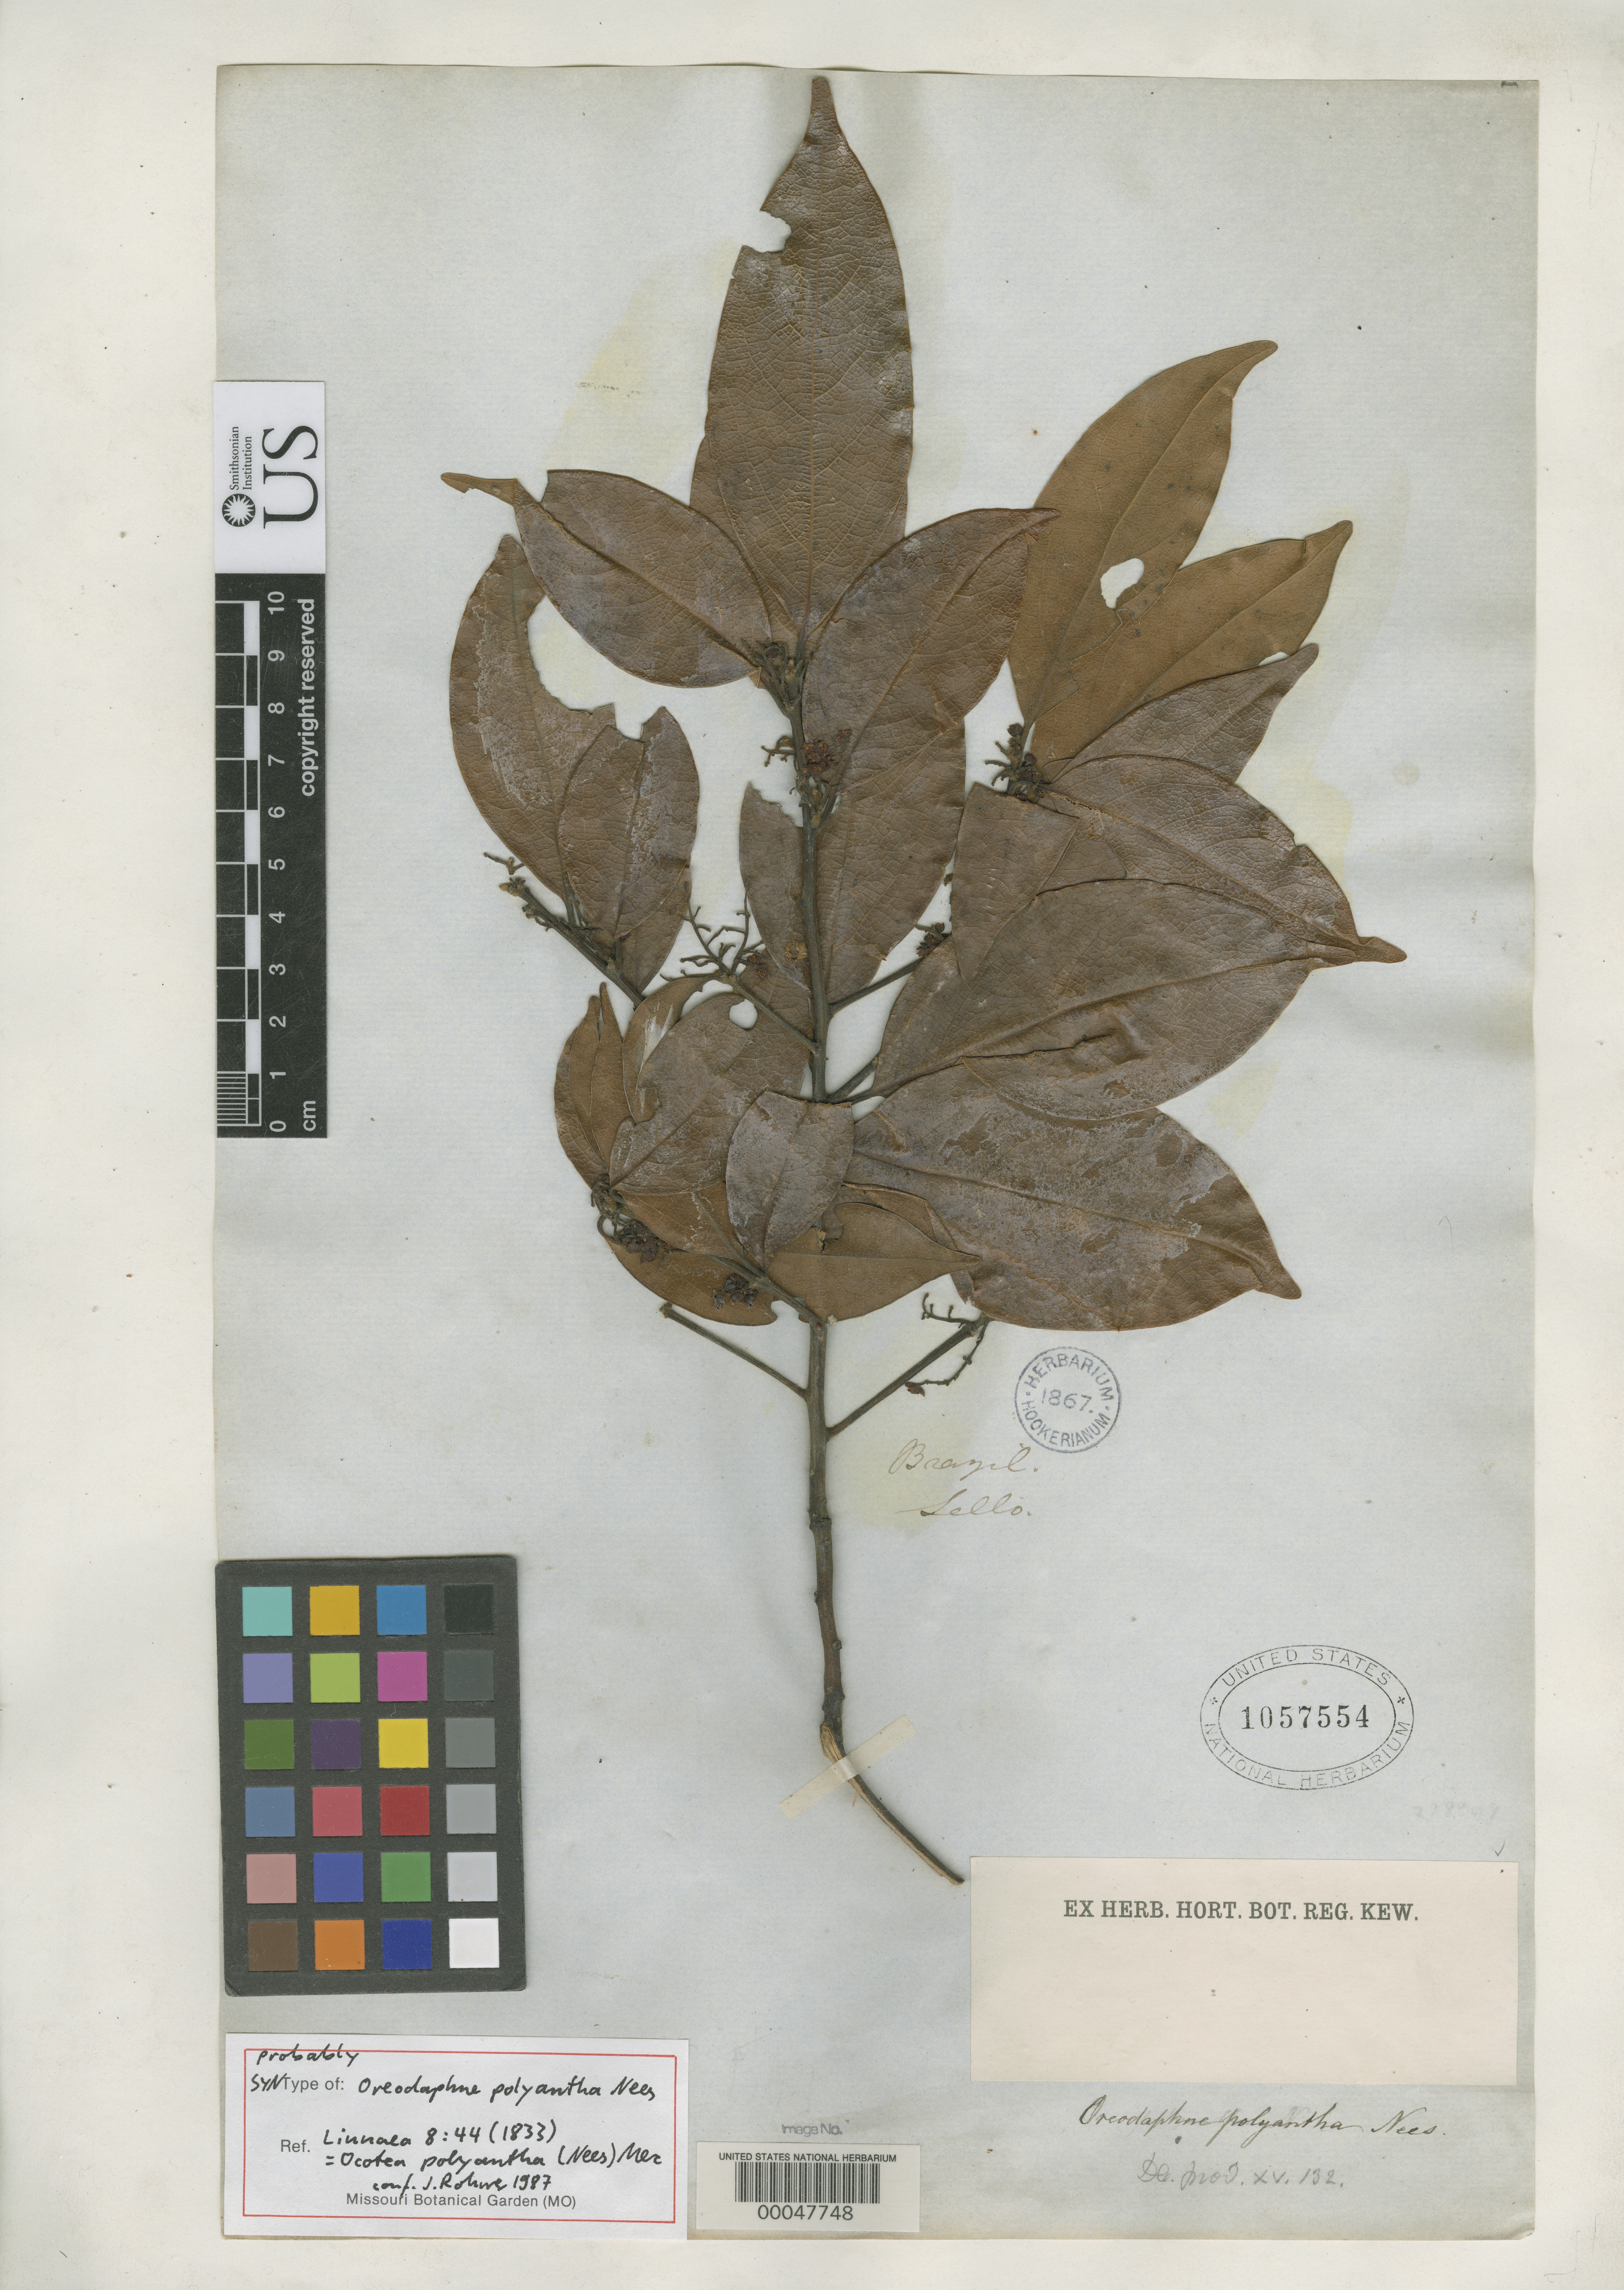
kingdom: Plantae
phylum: Tracheophyta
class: Magnoliopsida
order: Laurales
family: Lauraceae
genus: Oreodaphne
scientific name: Oreodaphne polyantha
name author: Nees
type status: Isosyntype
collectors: F. Sellow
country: Brazil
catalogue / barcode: US 1057554